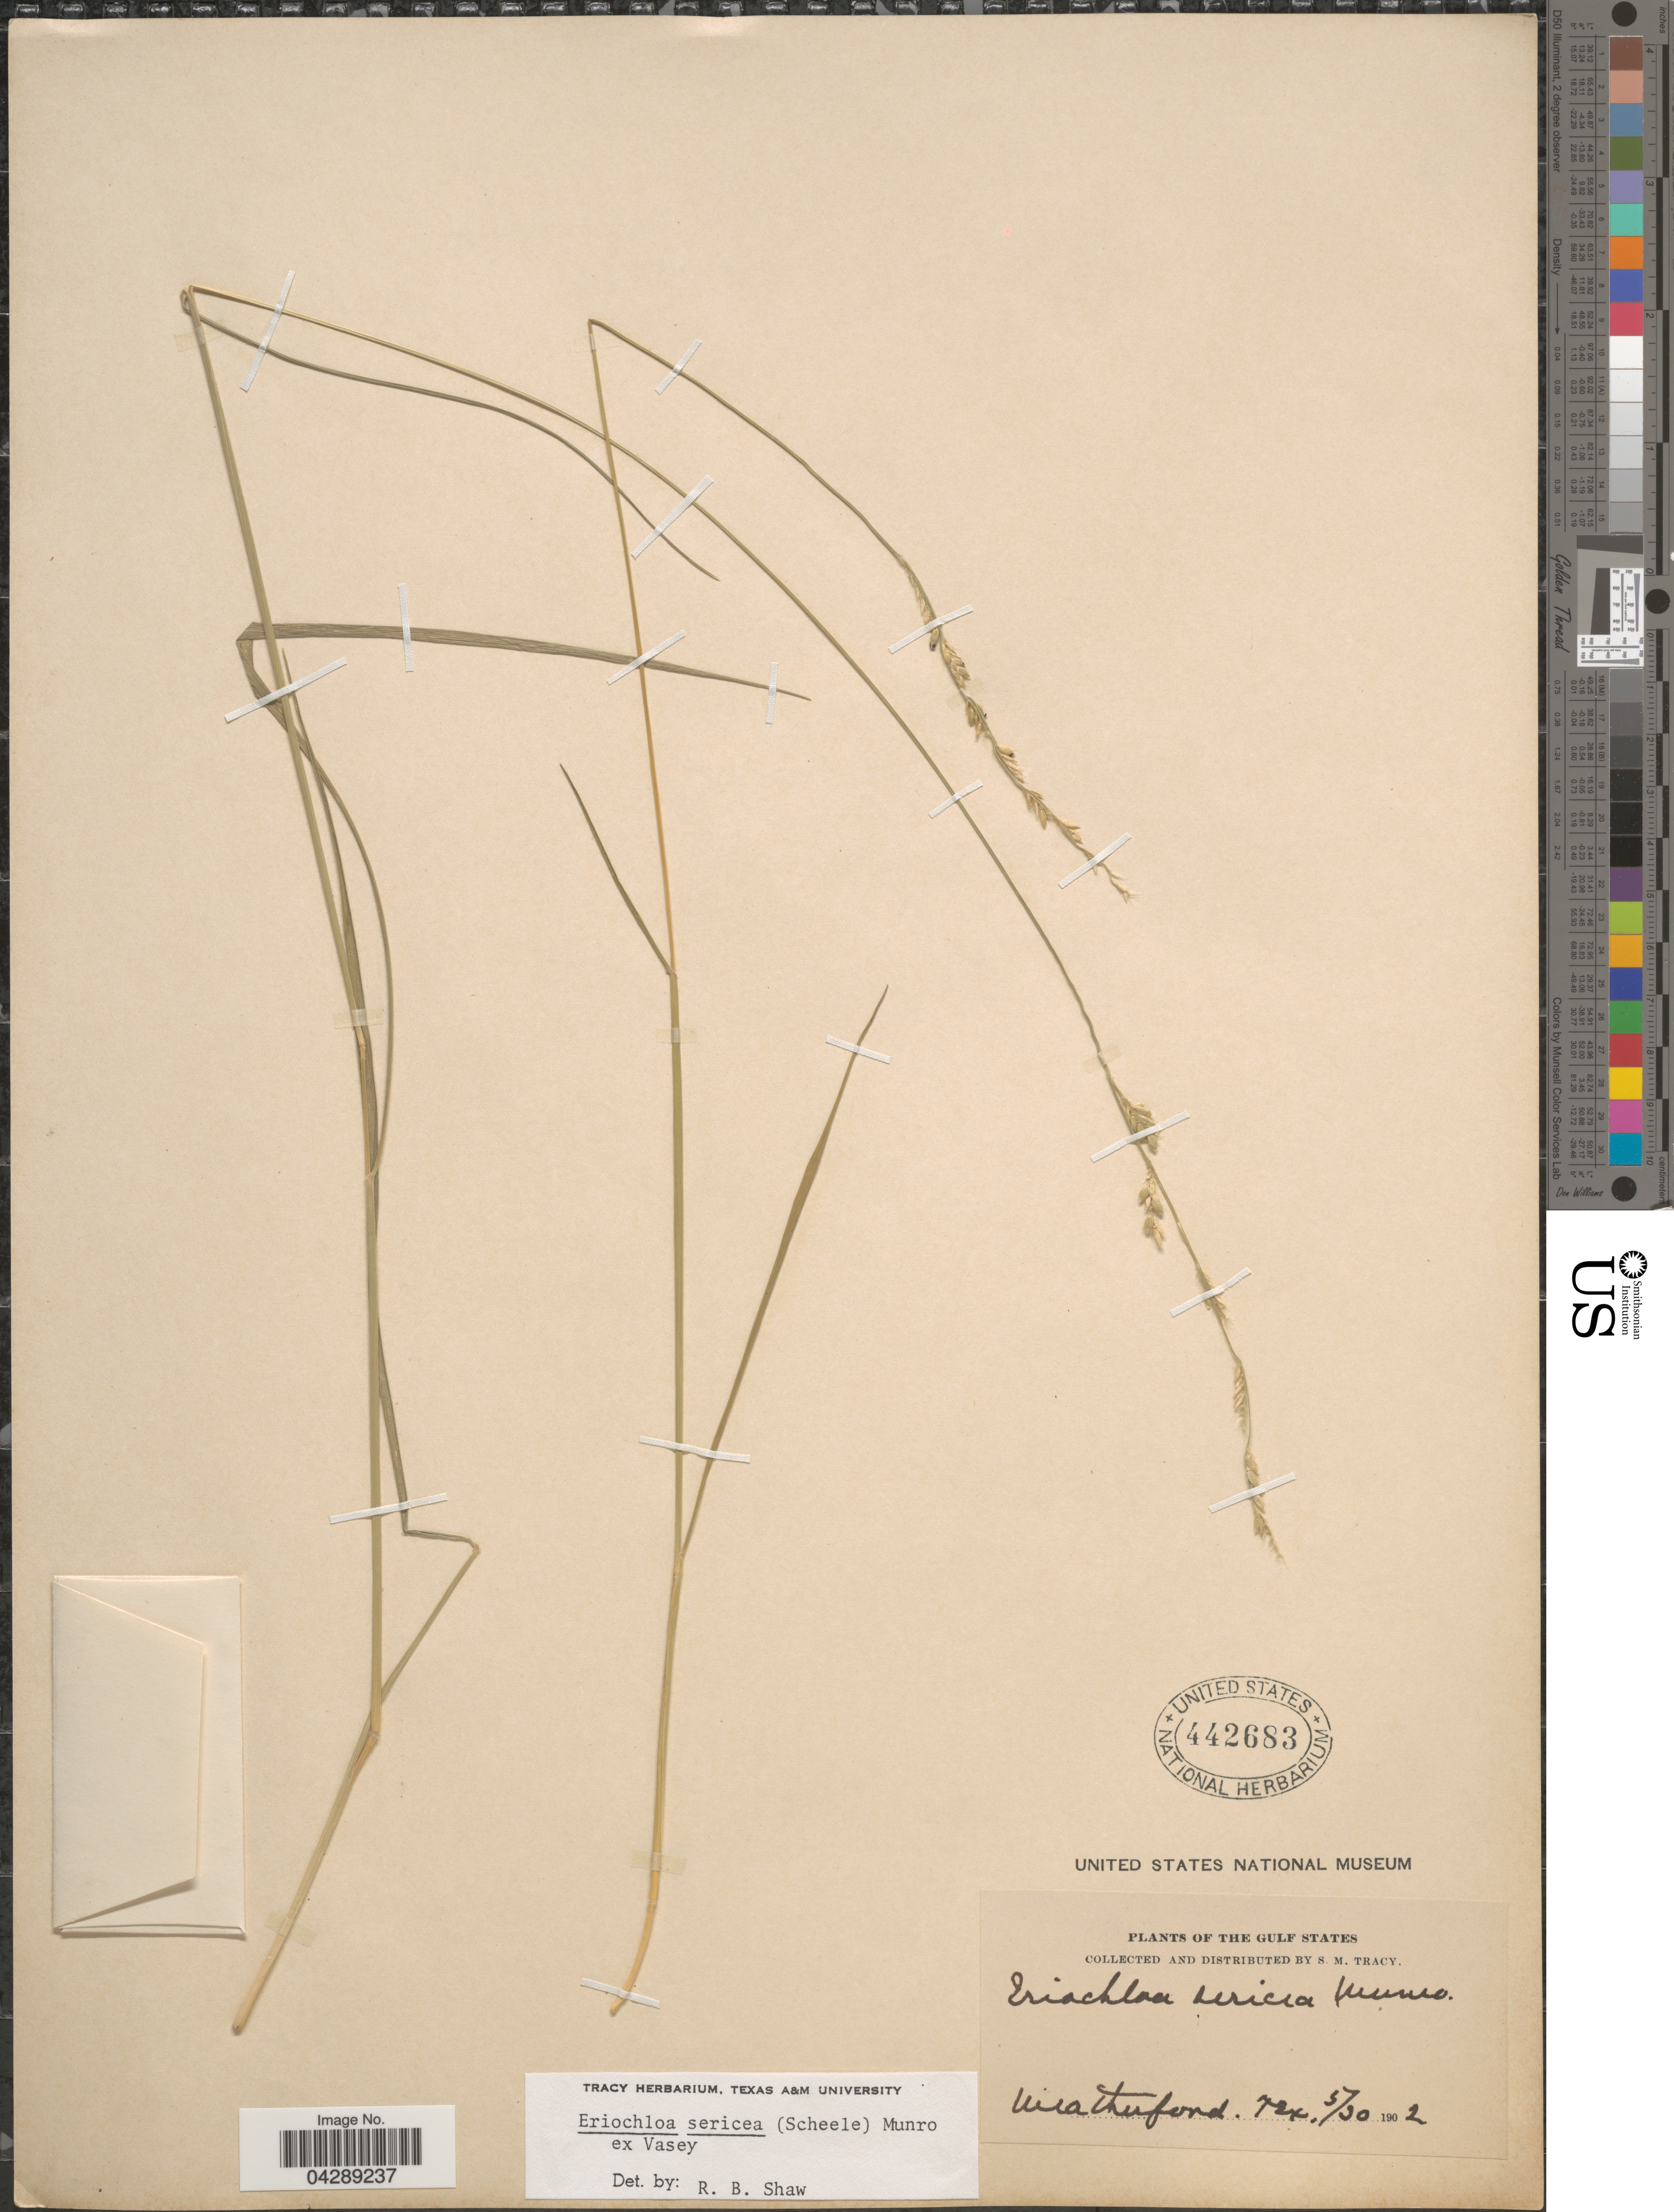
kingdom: Plantae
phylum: Tracheophyta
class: Liliopsida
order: Poales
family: Poaceae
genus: Eriochloa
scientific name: Eriochloa sericea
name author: (Scheele) Munro ex Vasey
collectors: S. M. Tracy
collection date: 1902-05-30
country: United States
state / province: Texas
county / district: Parker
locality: Weatherford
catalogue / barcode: US 442683